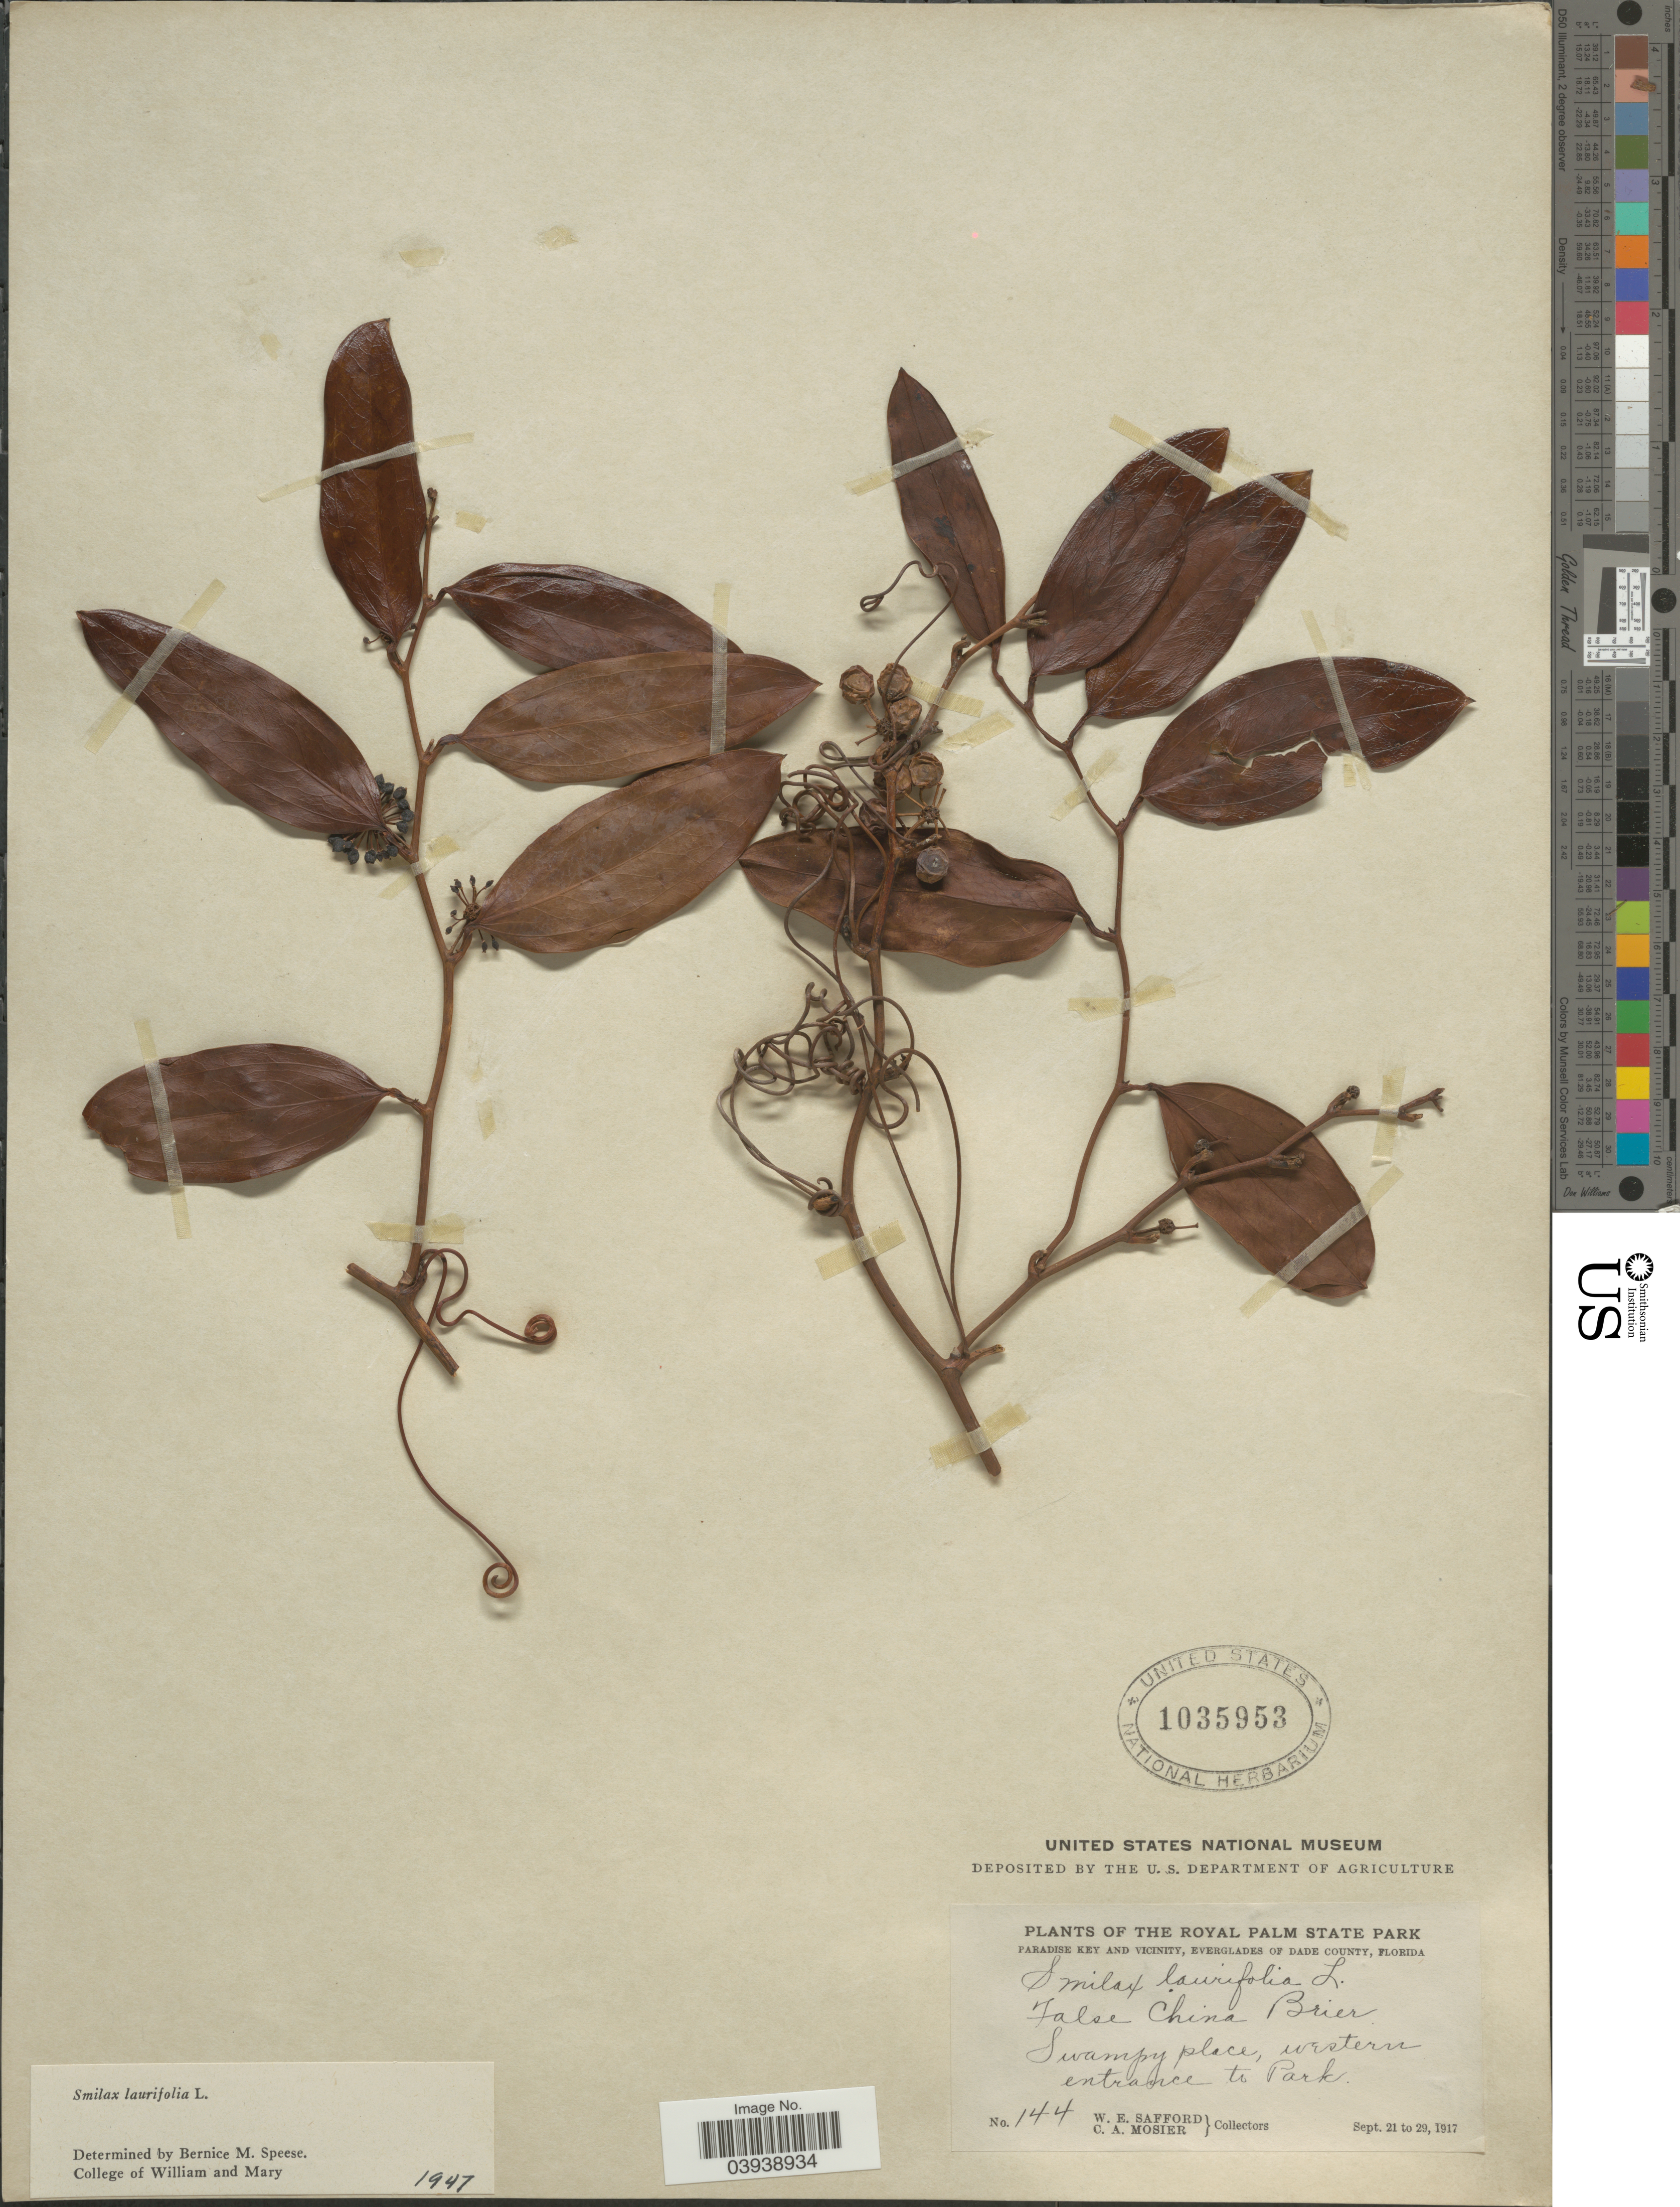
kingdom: Plantae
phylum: Tracheophyta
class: Liliopsida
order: Liliales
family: Smilacaceae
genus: Smilax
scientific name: Smilax laurifolia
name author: L.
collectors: W. E. Safford & C. A. Mosier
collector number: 144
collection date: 1917-09-21/1917-09-29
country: United States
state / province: Florida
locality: The Royal Palm State Park. Paradise Key and vicinity, Everglades of Dade County. False China Brier. Swampy place, western entrance to Park.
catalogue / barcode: US 1035953